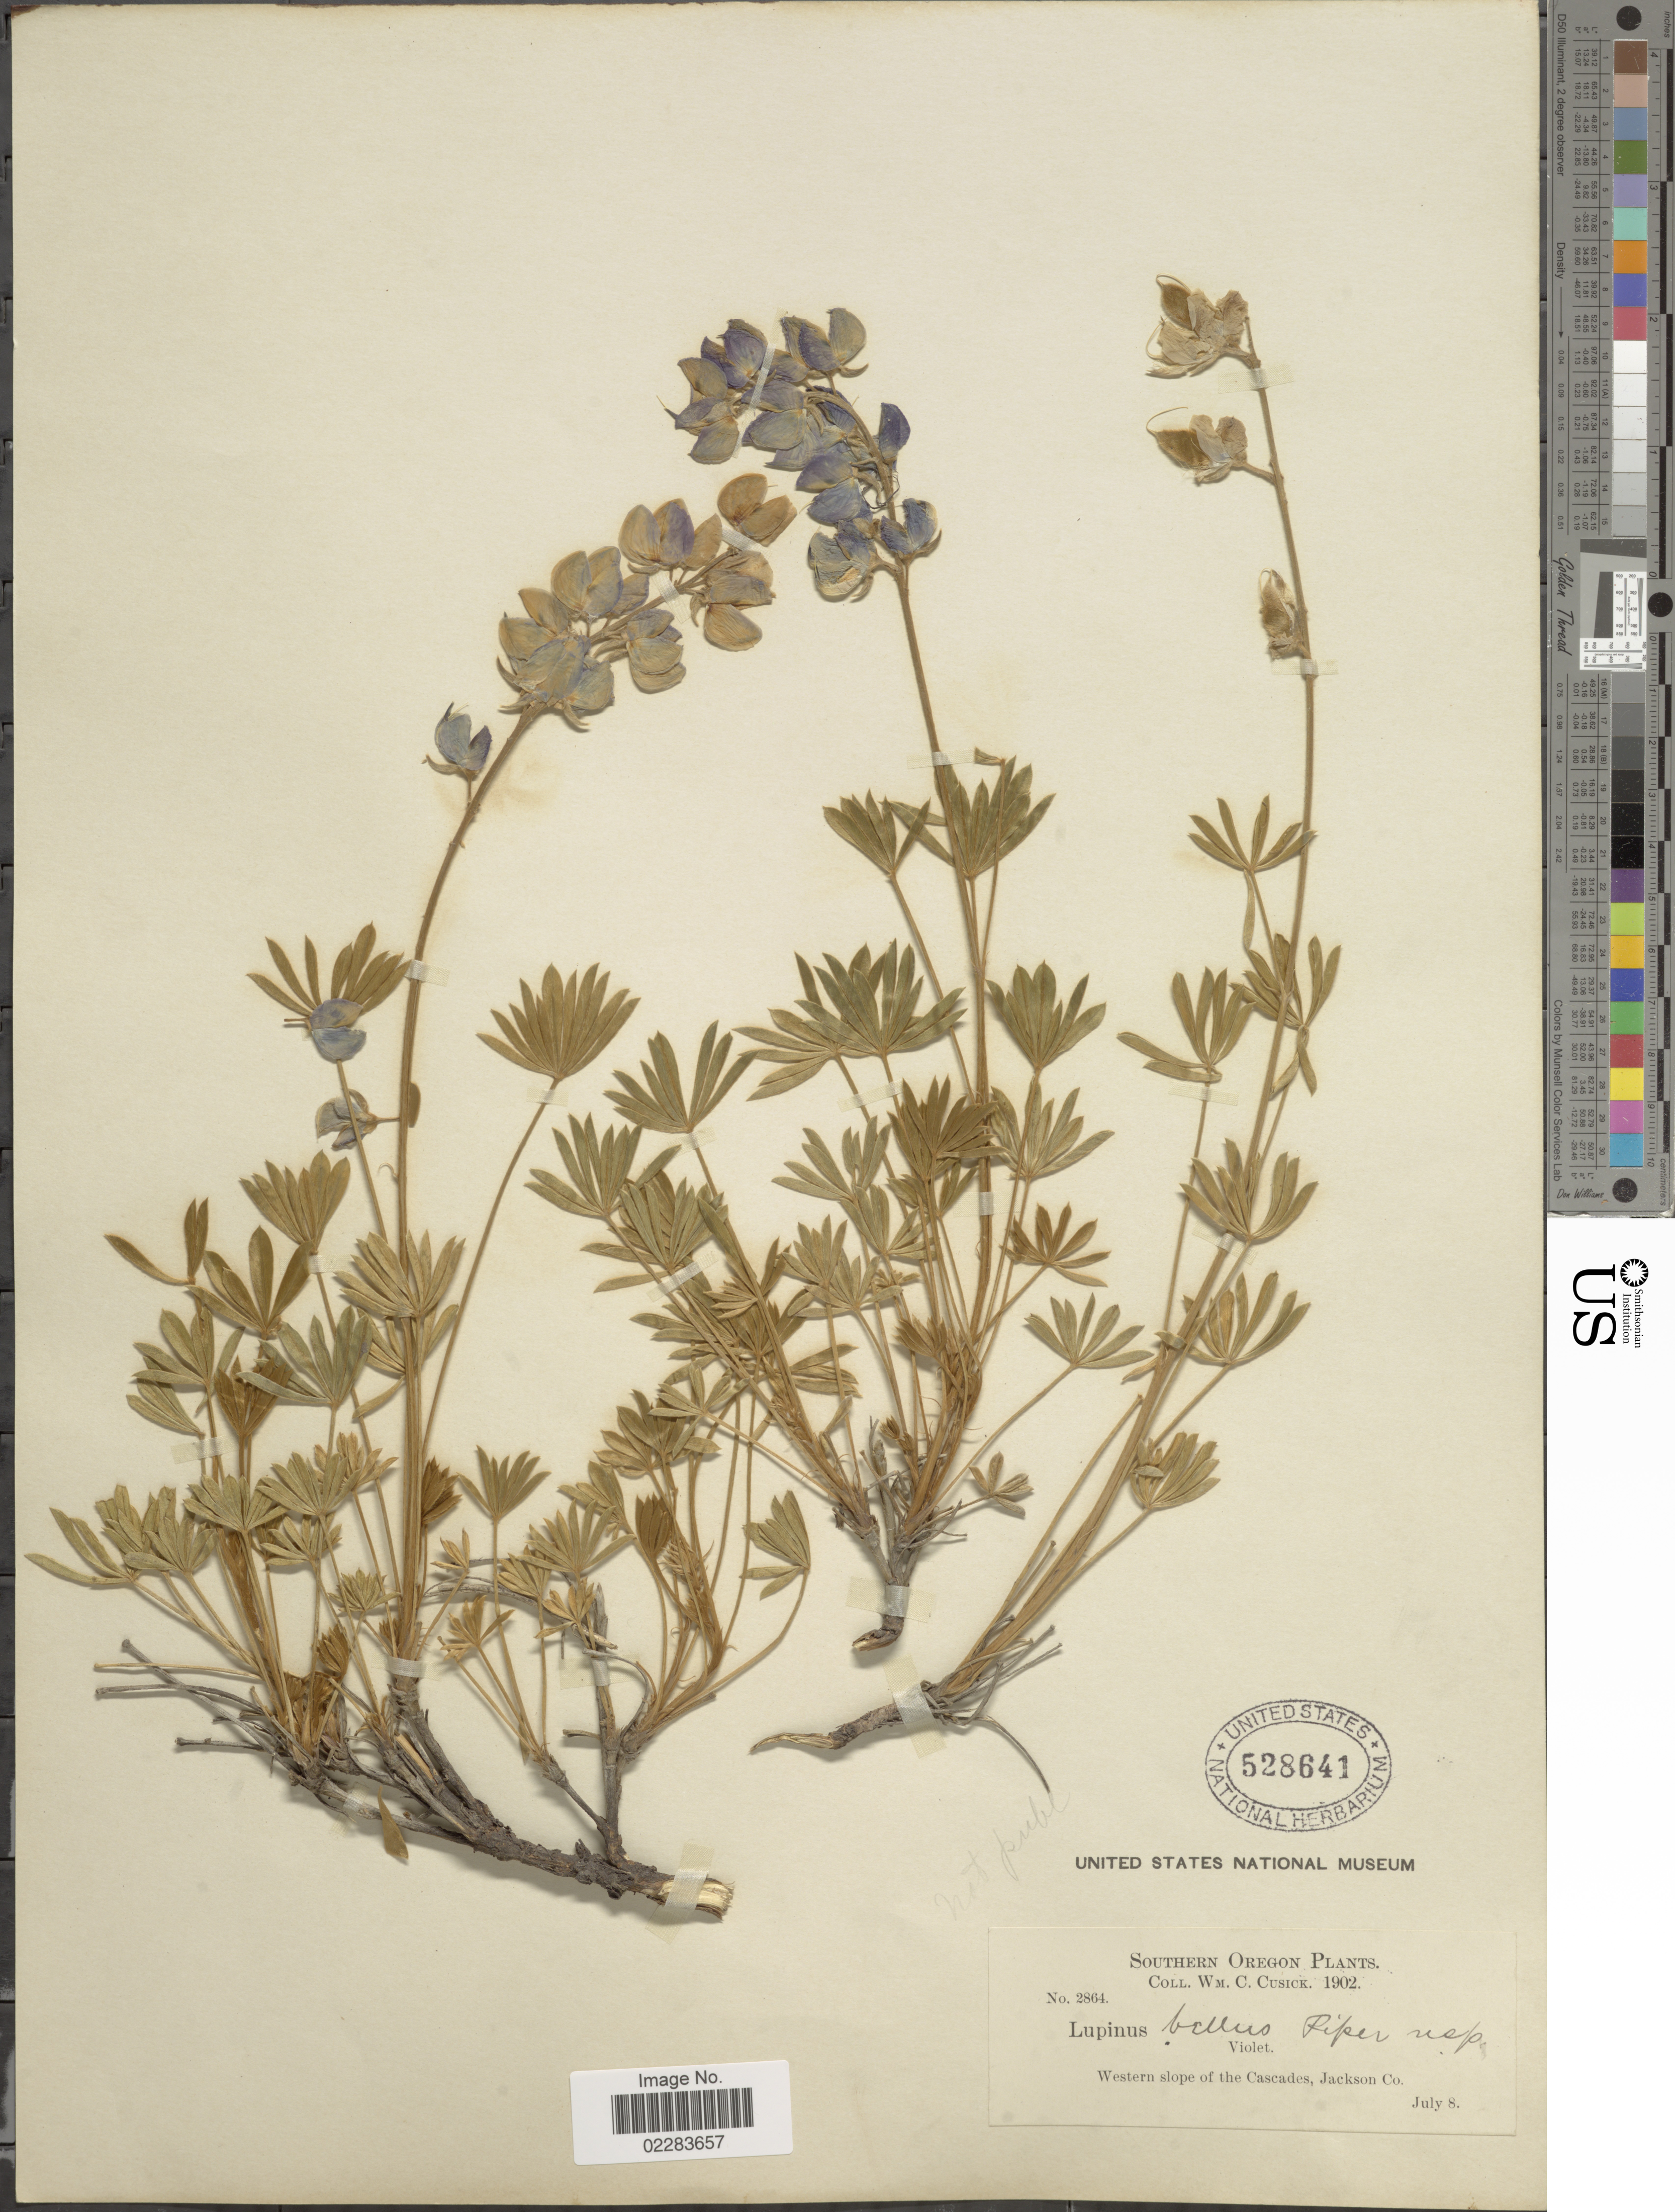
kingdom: Plantae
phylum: Tracheophyta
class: Magnoliopsida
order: Fabales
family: Fabaceae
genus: Lupinus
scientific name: Lupinus albifrons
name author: Benth.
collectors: W. C. Cusick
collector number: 2864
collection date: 1902-07-08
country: United States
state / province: Oregon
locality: Southern Oregon. Western slope of the Cascades, Jackosn Co.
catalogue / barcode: US 528641